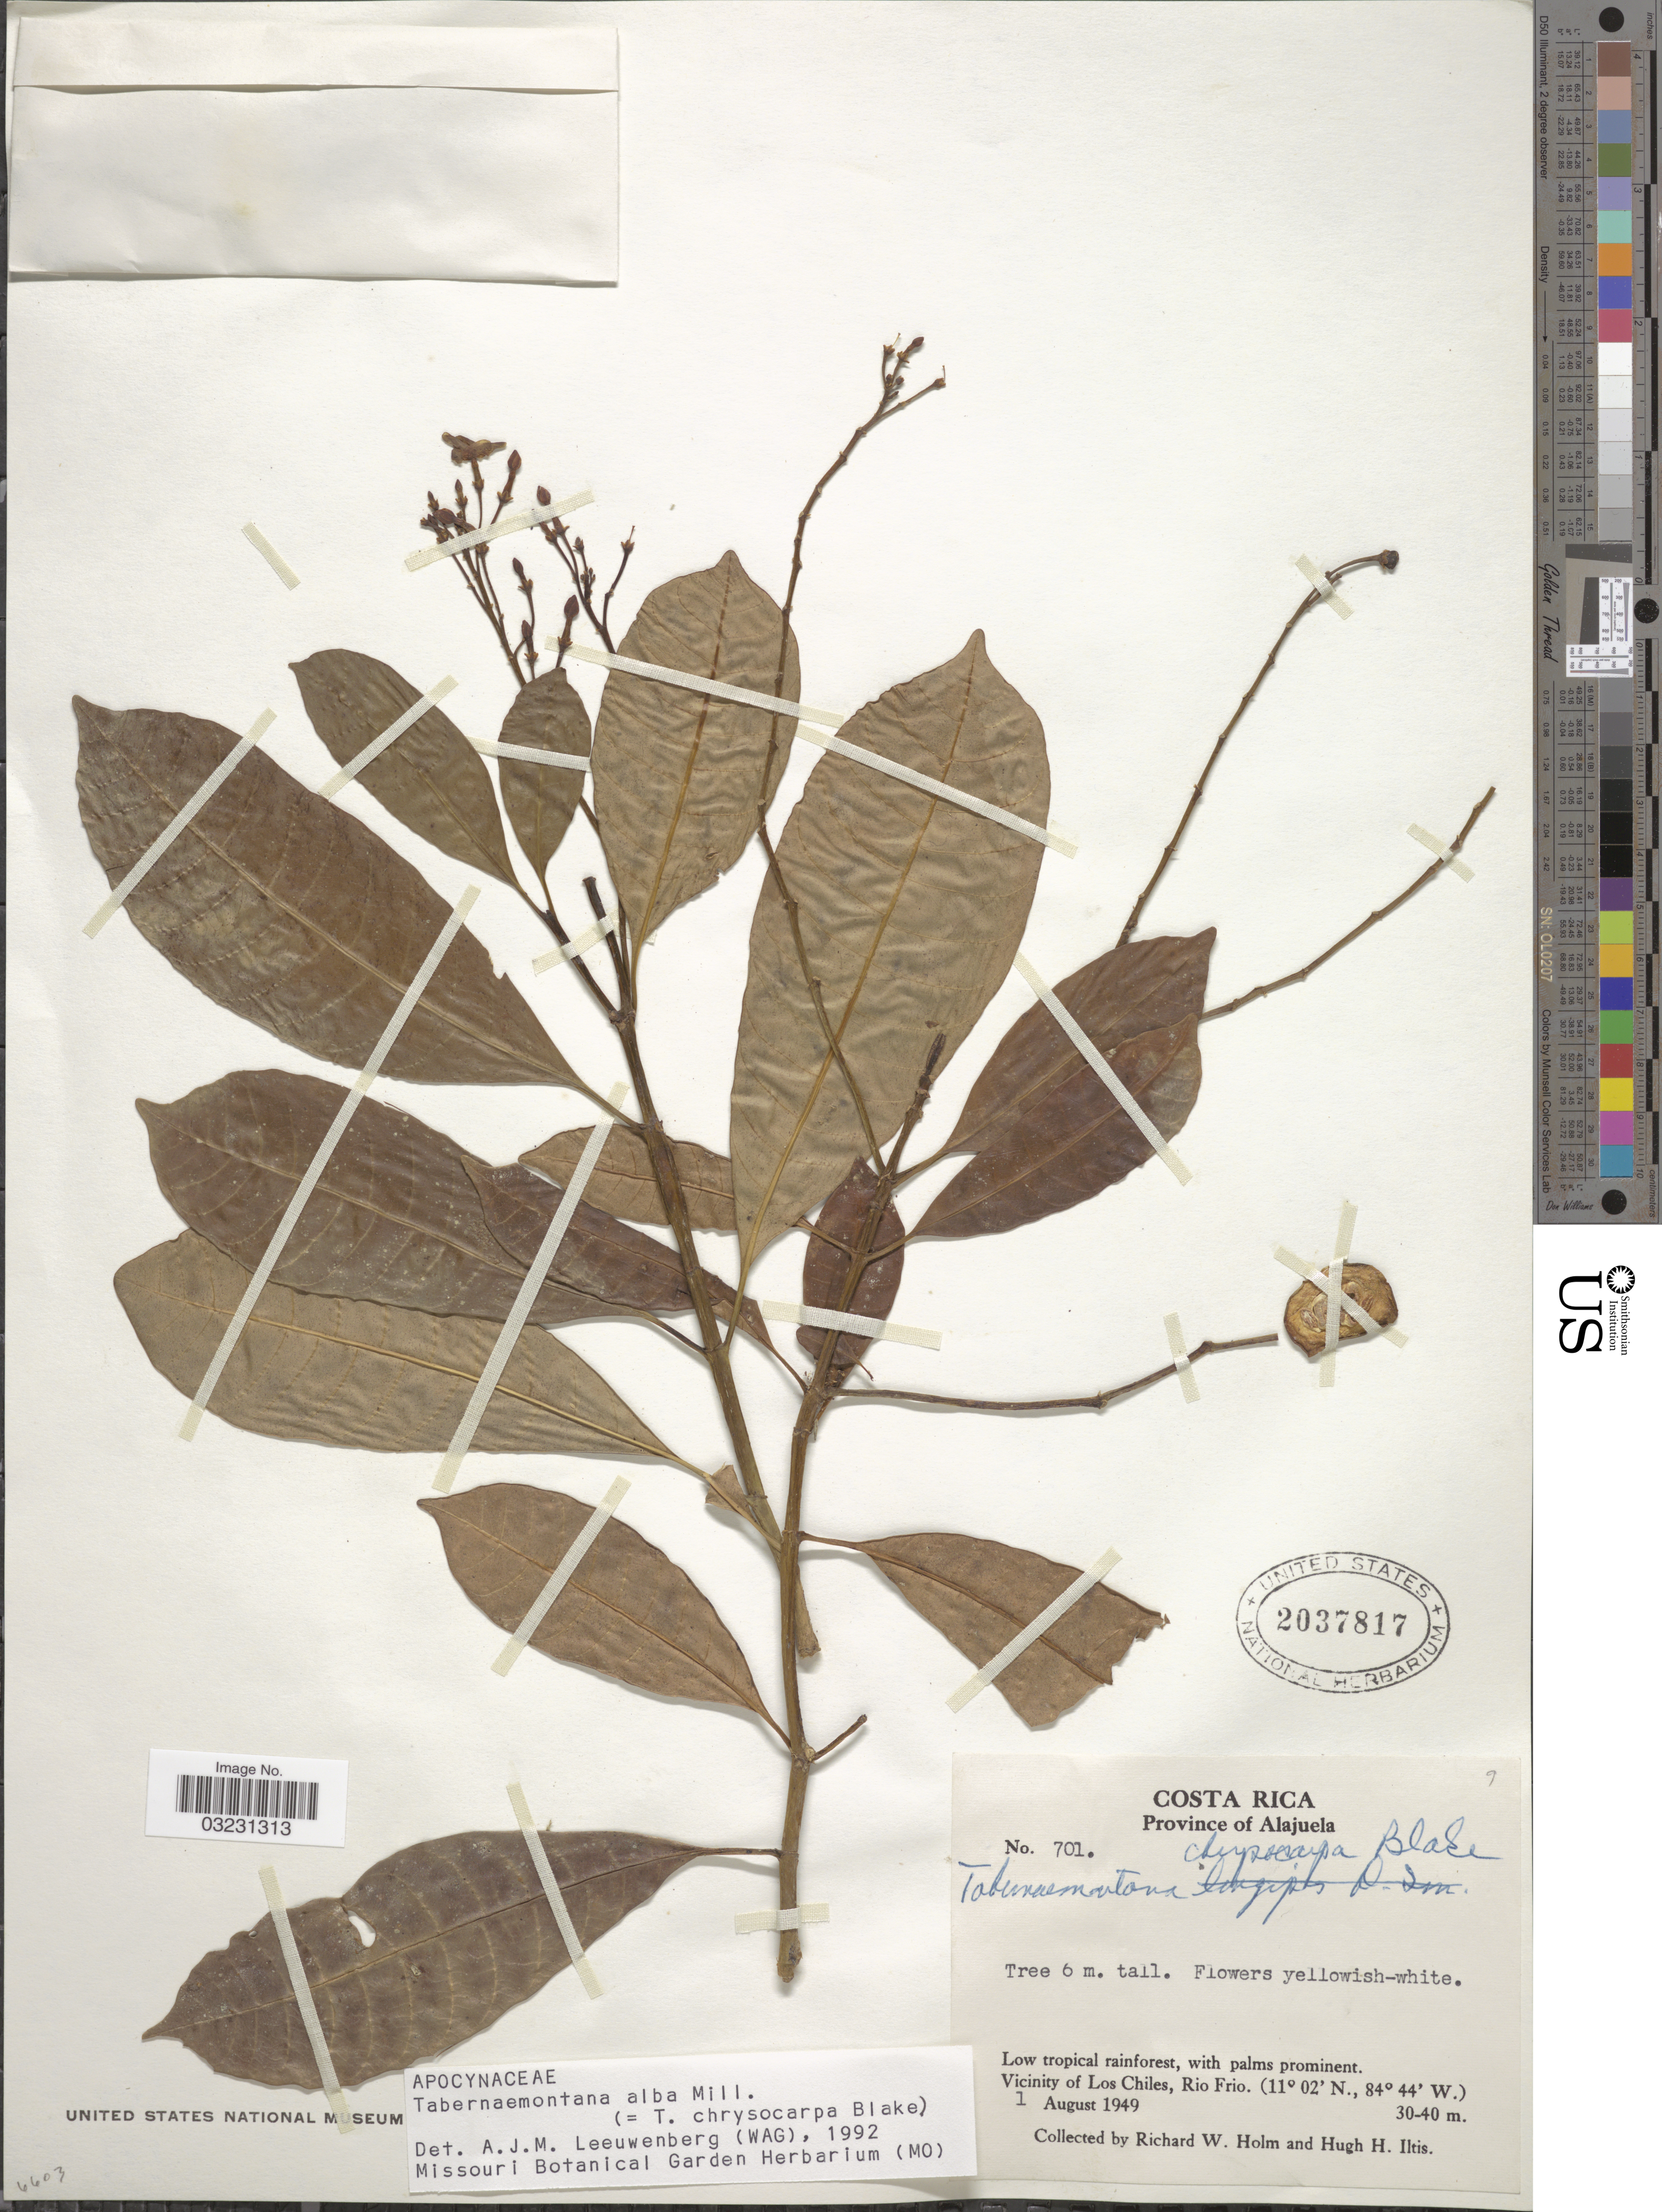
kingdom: Plantae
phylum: Tracheophyta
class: Magnoliopsida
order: Gentianales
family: Apocynaceae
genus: Tabernaemontana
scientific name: Tabernaemontana alba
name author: Mill.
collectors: R. W. Holm & H. Iltis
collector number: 701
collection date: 1949-08-01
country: Costa Rica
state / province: Alajuela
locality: Vicinity of Los Chiles, Rio Frio.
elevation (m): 30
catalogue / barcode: US 2037817